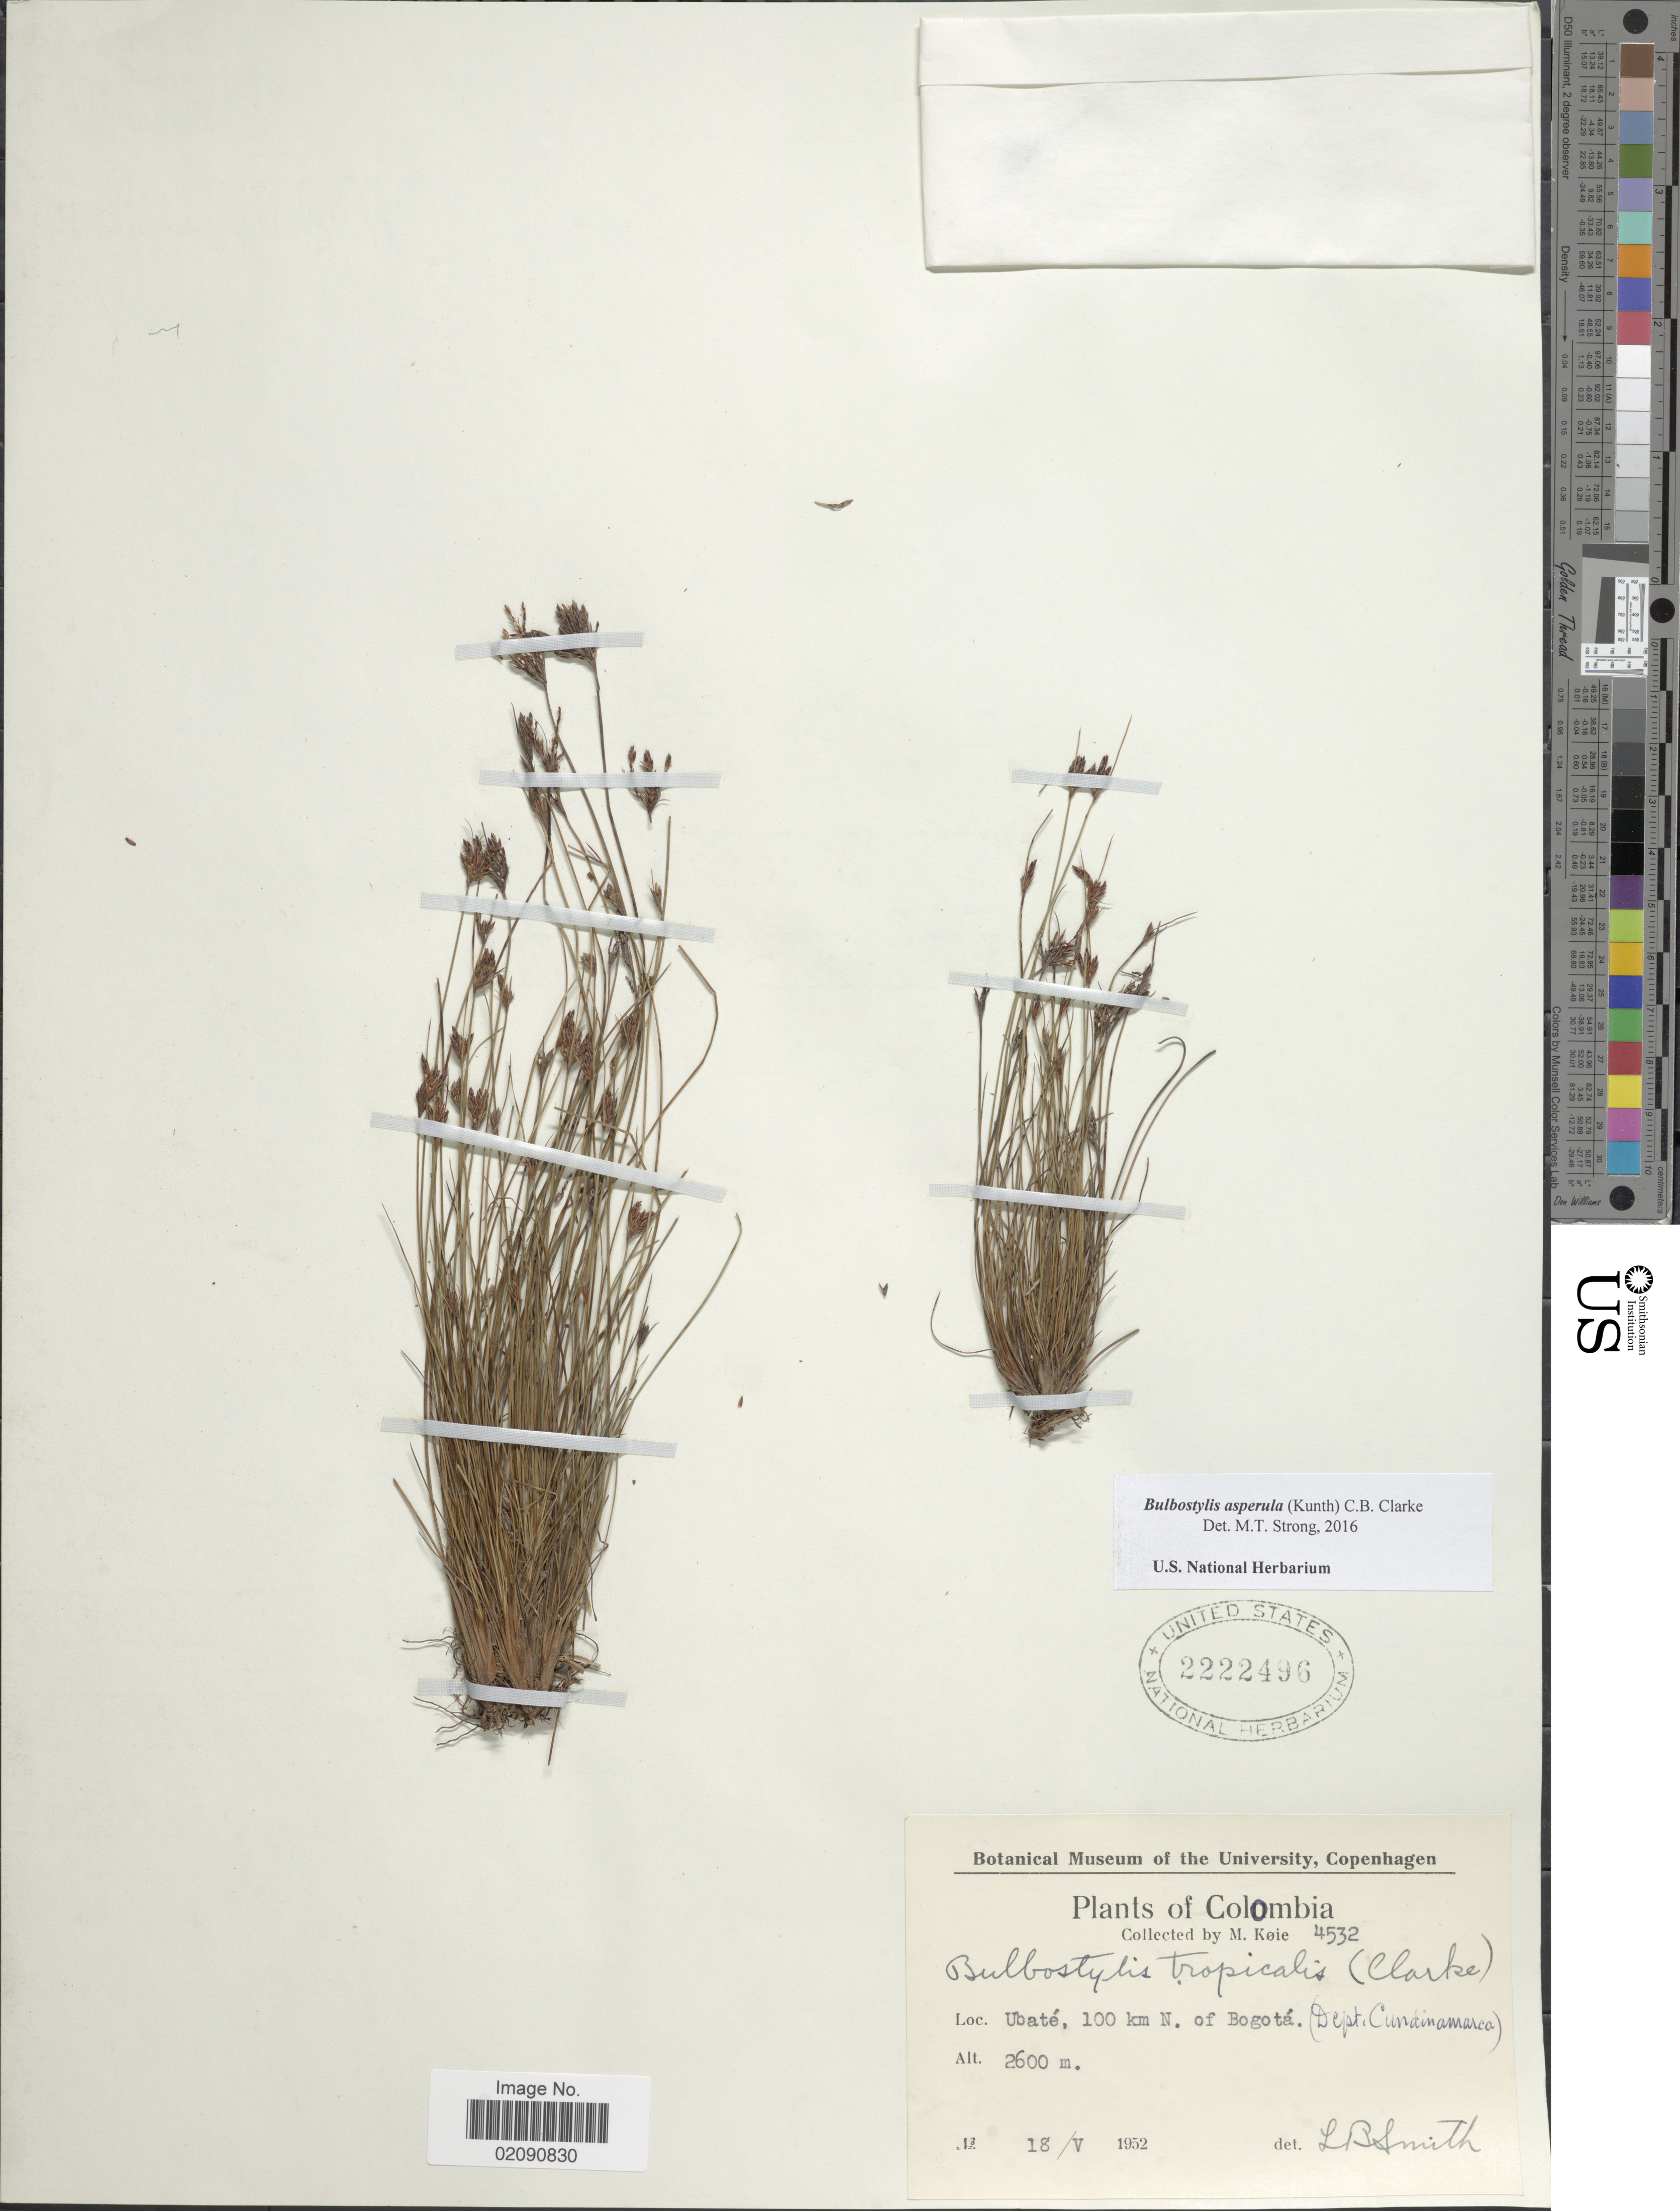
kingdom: Plantae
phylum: Tracheophyta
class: Liliopsida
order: Poales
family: Cyperaceae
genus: Bulbostylis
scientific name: Bulbostylis asperula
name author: (Kunth) C.B. Clarke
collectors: M. Köie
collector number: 4532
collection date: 1952-05-18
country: Colombia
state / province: Cundinamarca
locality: Ubate, 100 km N. of Bogota.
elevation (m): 2600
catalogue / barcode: US 2222496